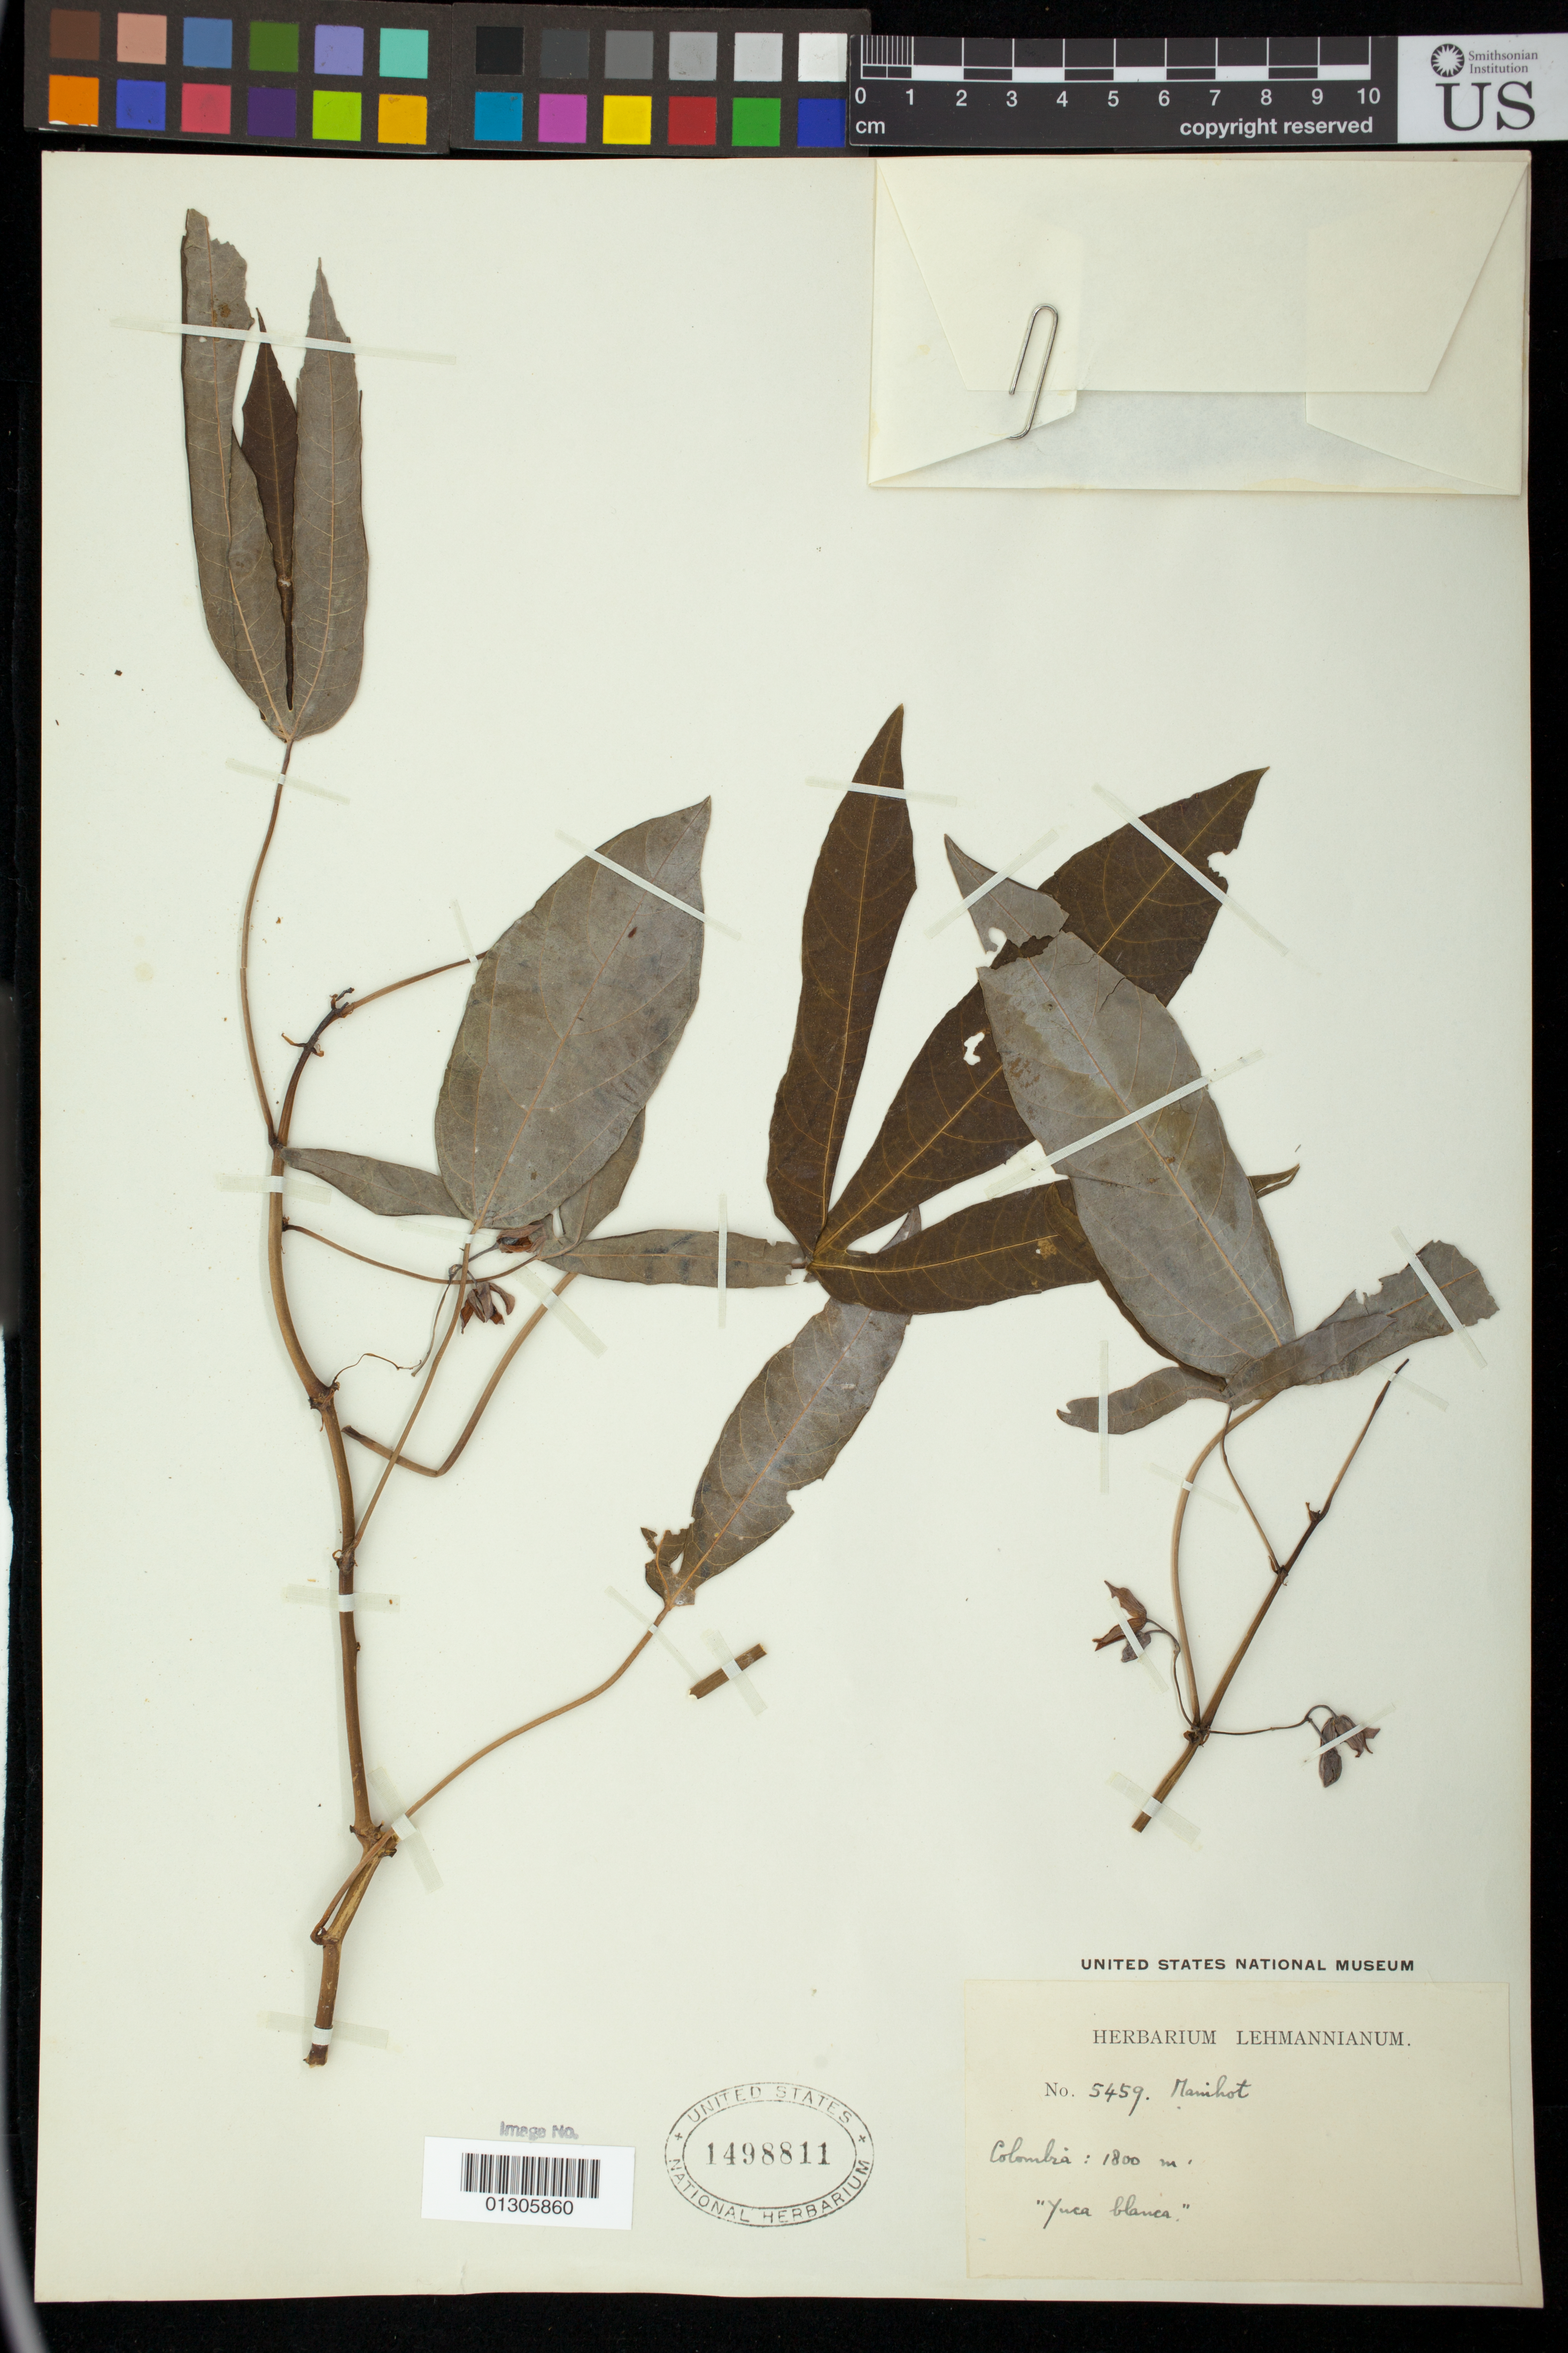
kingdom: Plantae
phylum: Tracheophyta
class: Magnoliopsida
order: Malpighiales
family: Euphorbiaceae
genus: Manihot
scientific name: Manihot esculenta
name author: Crantz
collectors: Lehmann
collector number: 5459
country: Colombia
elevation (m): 1800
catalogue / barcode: US 1498811